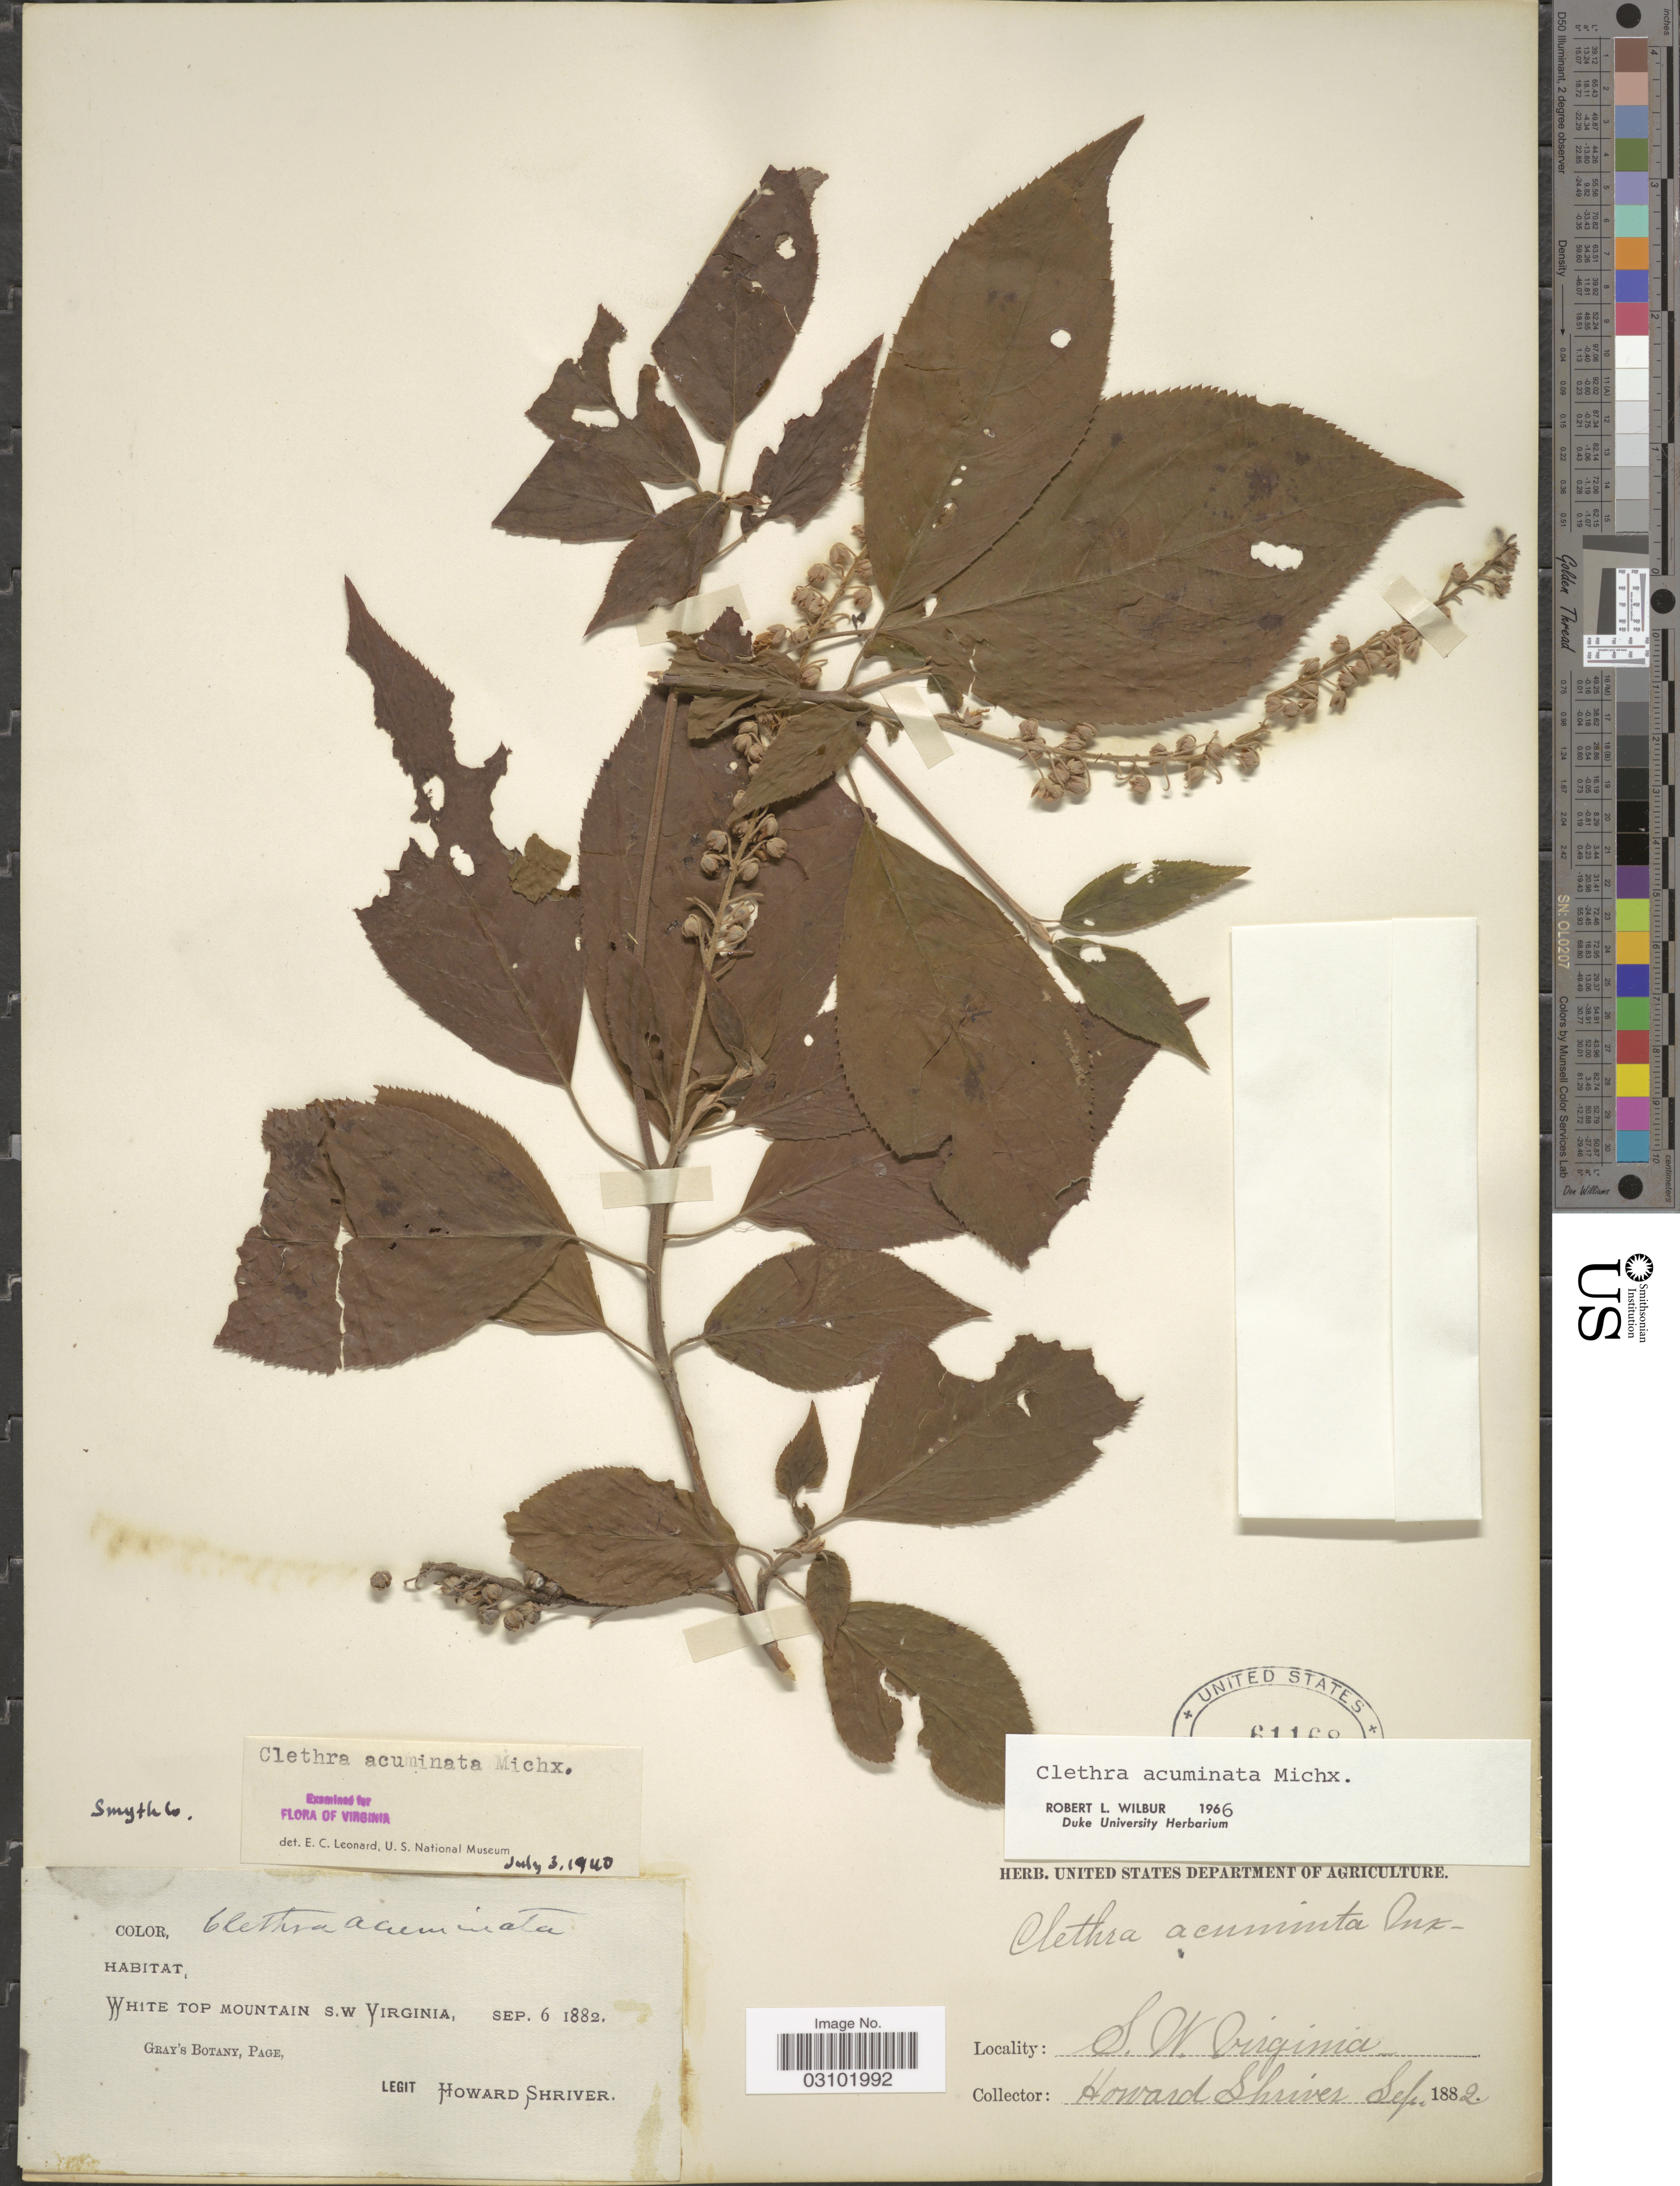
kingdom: Plantae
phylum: Tracheophyta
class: Magnoliopsida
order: Ericales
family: Clethraceae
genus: Clethra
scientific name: Clethra acuminata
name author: Michx.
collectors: H. Shriver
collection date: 1882-09-06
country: United States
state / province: Virginia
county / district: Page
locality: White Top Mountain S.W. Virginia, GRay's Botany, Page.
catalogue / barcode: US 61168